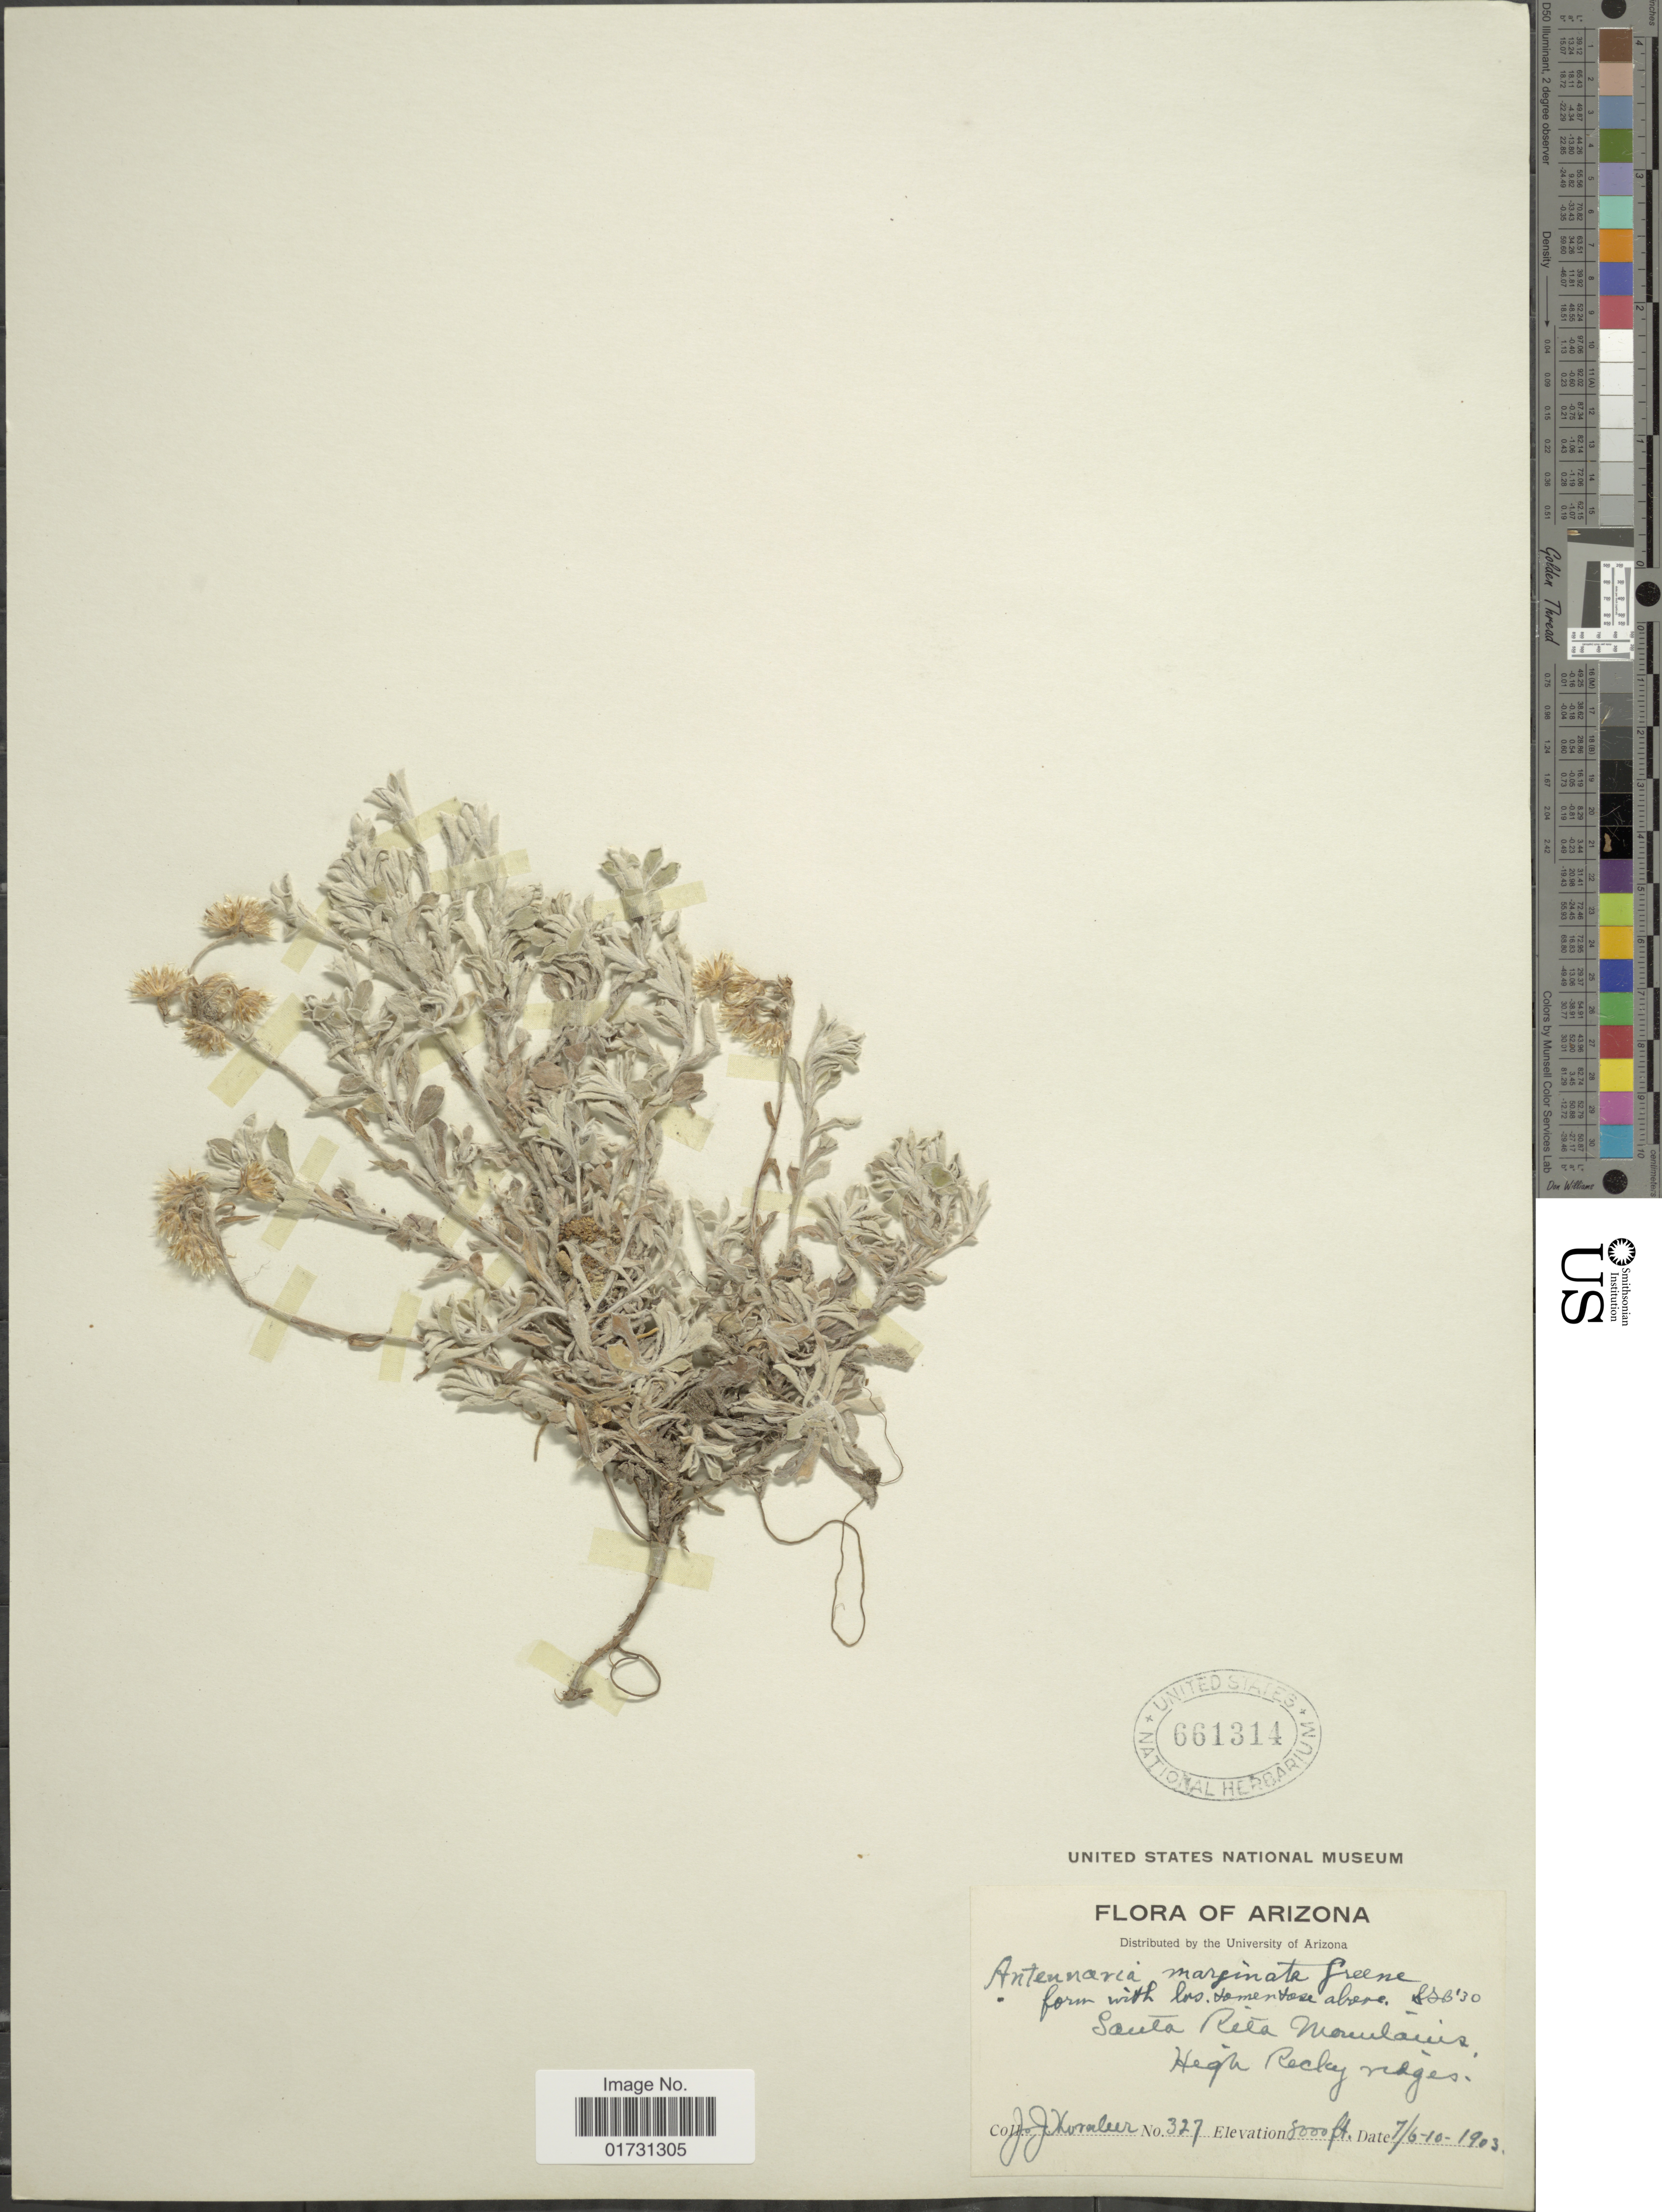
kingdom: Plantae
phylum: Tracheophyta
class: Magnoliopsida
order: Asterales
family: Asteraceae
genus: Antennaria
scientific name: Antennaria marginata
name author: Greene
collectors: J. Kraleer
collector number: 327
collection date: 1903-10-06/1903-10-07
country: United States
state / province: Arizona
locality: Santa Rita Mountains, High Rocky ridges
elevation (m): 2438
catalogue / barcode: US 661314